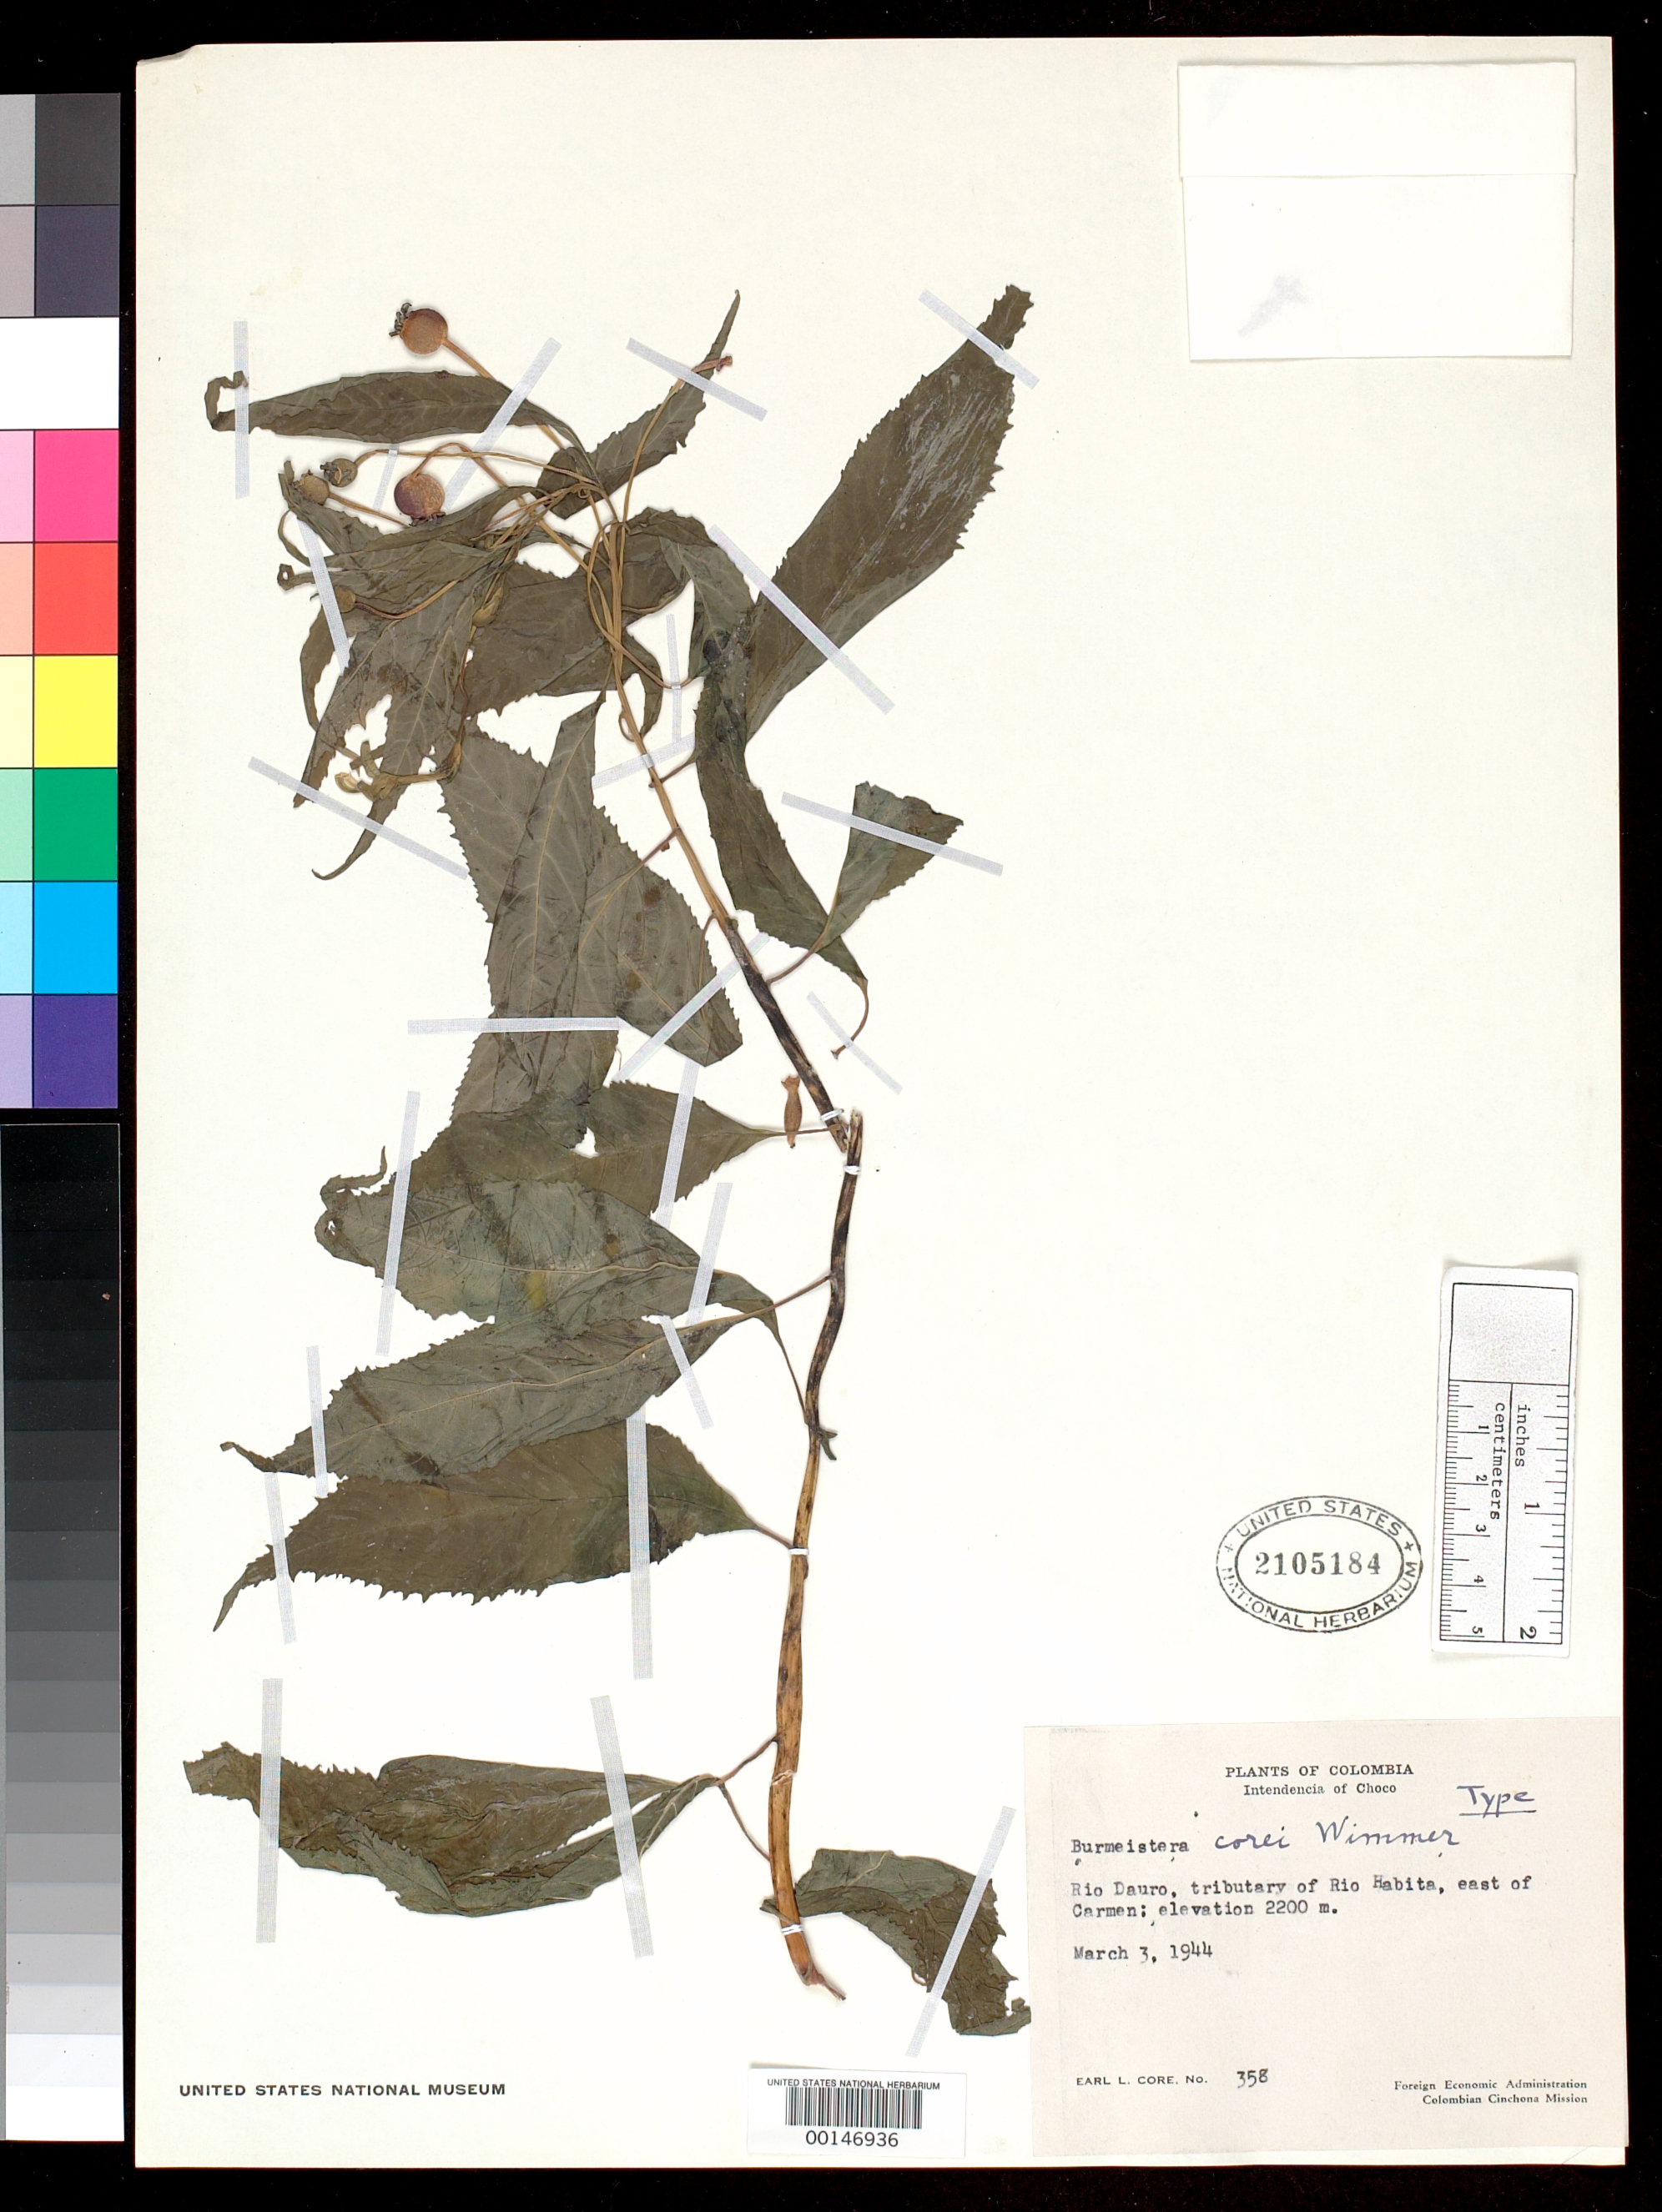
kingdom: Plantae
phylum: Tracheophyta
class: Magnoliopsida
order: Asterales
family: Campanulaceae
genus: Burmeistera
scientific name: Burmeistera corei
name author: E. Wimm.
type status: Isotype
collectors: E. L. Core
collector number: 358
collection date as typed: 03 Mar 1944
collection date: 1944-03-03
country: Colombia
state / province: Chocó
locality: Rio Dauro, E of Carmen.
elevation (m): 2200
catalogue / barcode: US 2105184